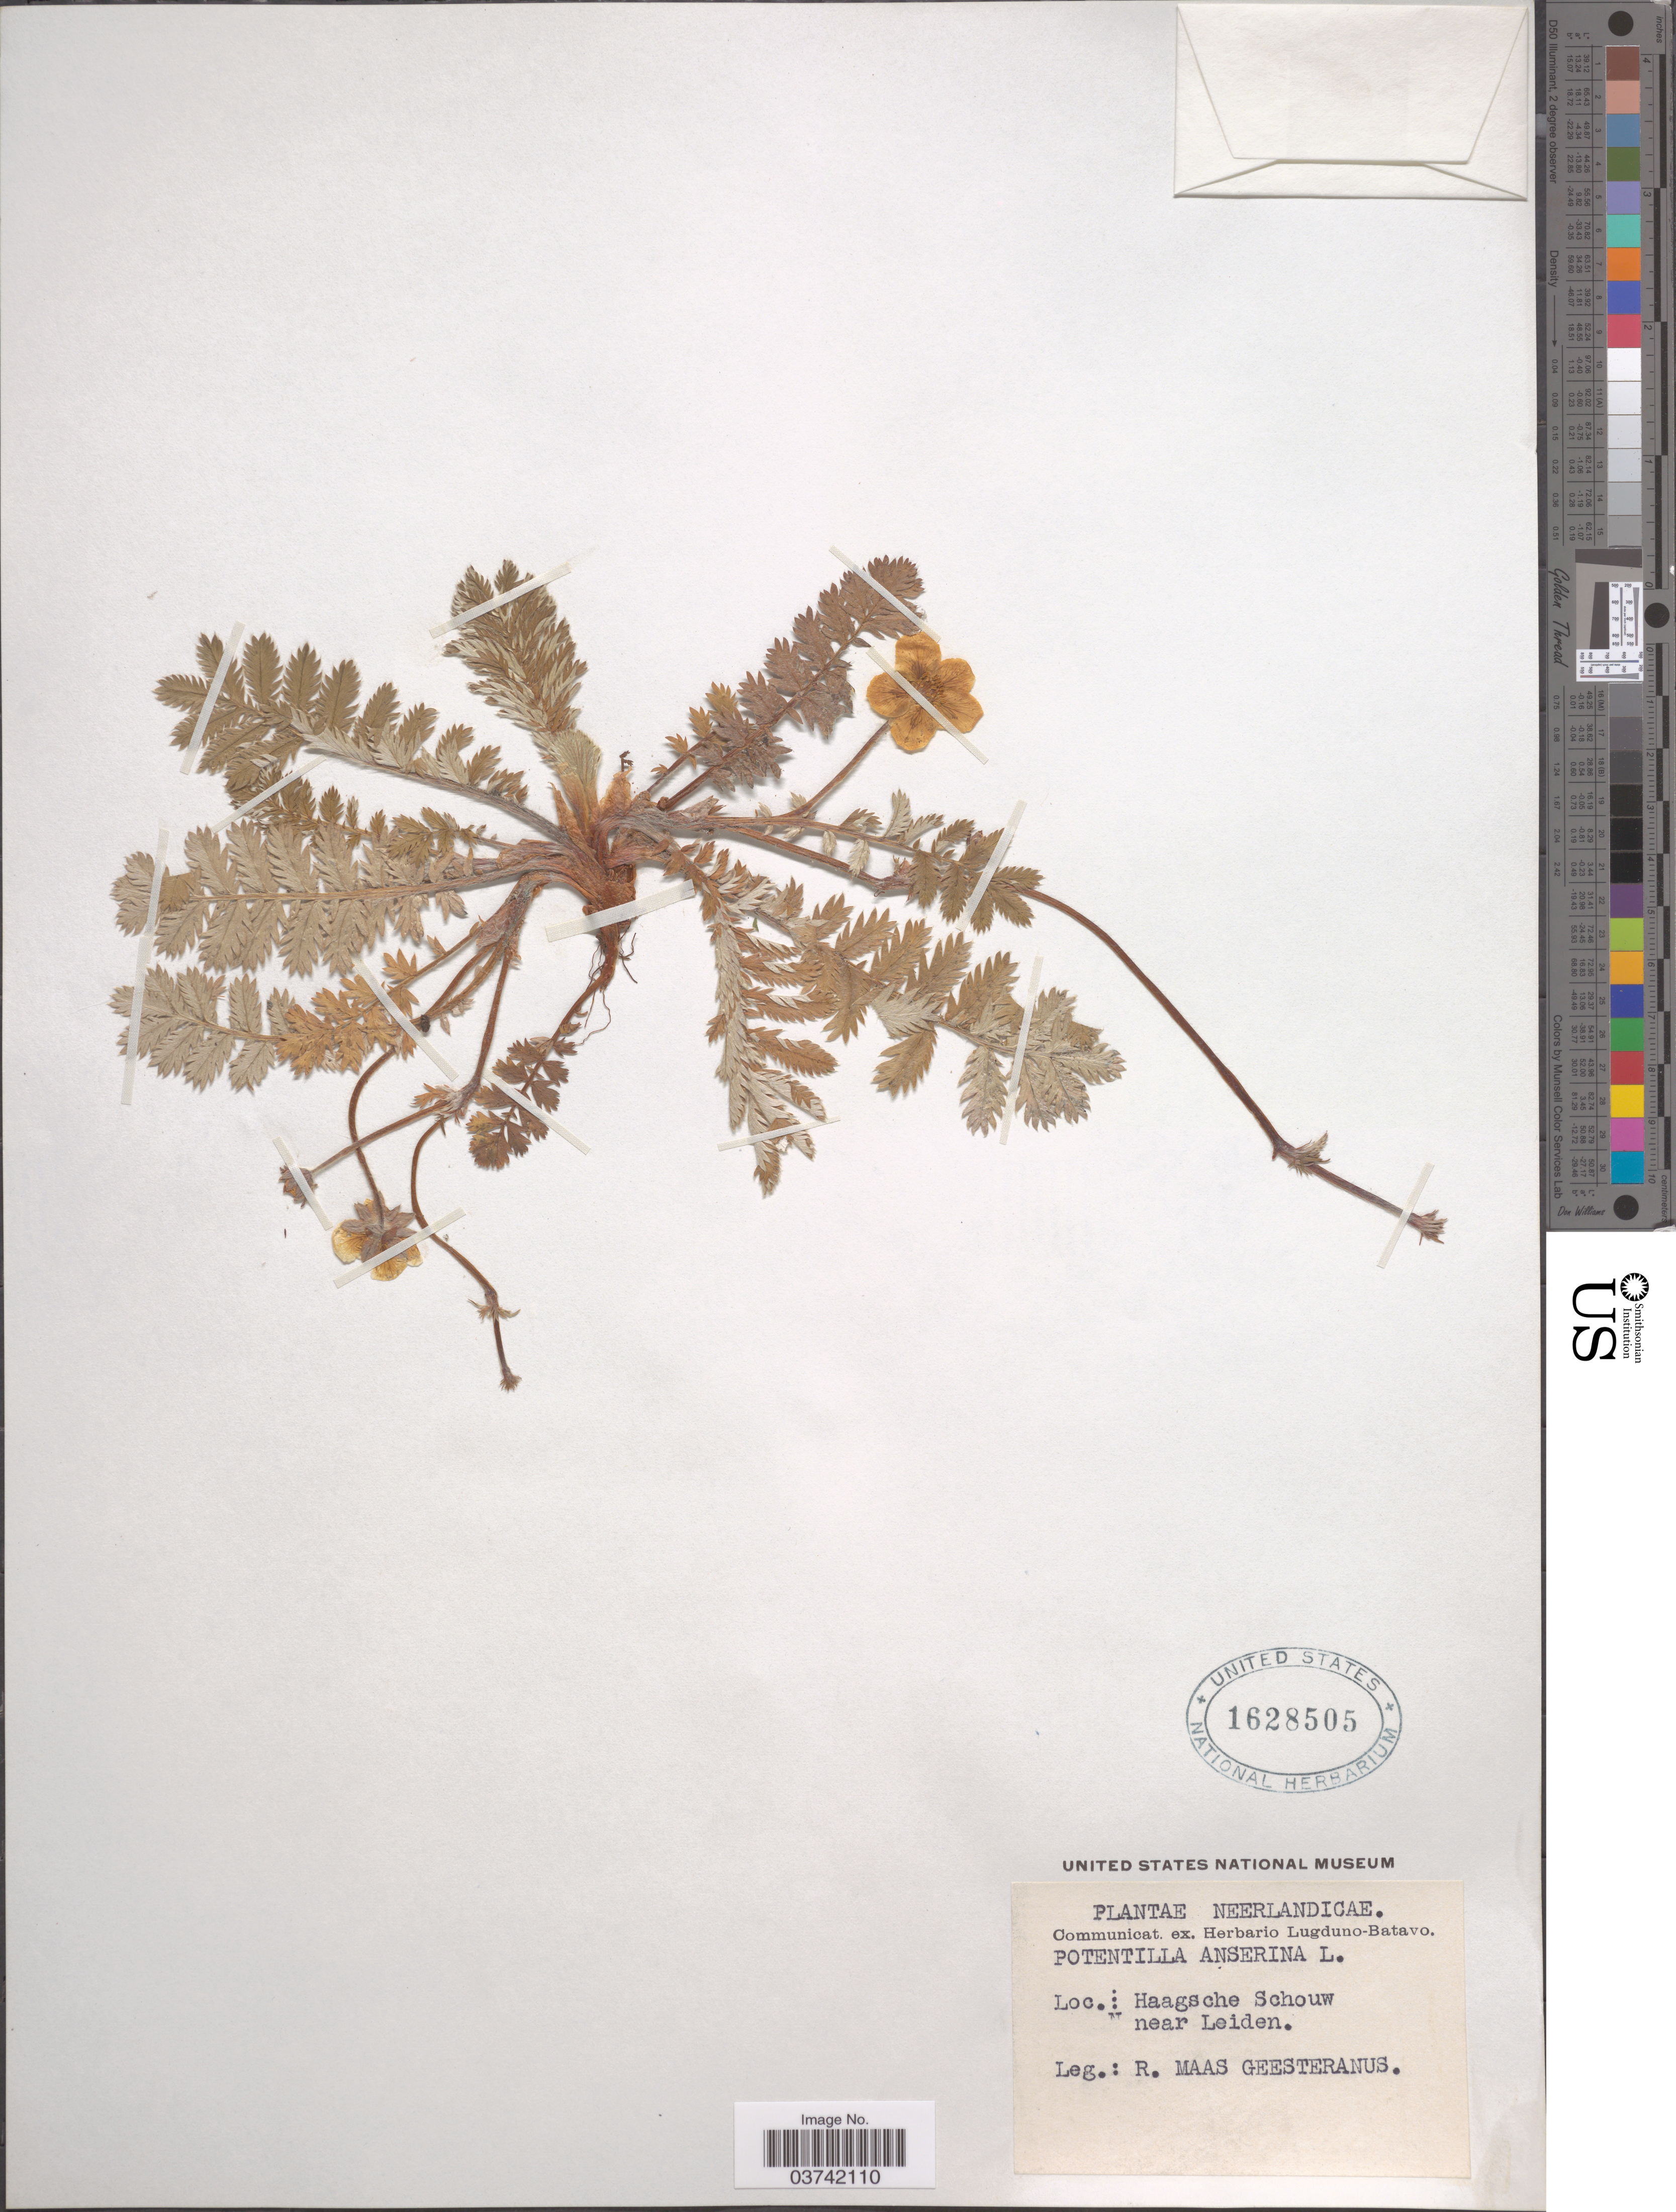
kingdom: Plantae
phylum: Tracheophyta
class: Magnoliopsida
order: Rosales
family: Rosaceae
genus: Argentina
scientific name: Argentina anserina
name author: (L.) Rydb.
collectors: R. A. Maas Geesteranus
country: Netherlands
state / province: Zuid Holland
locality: Haagsche Schouw near Leiden.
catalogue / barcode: US 1628505